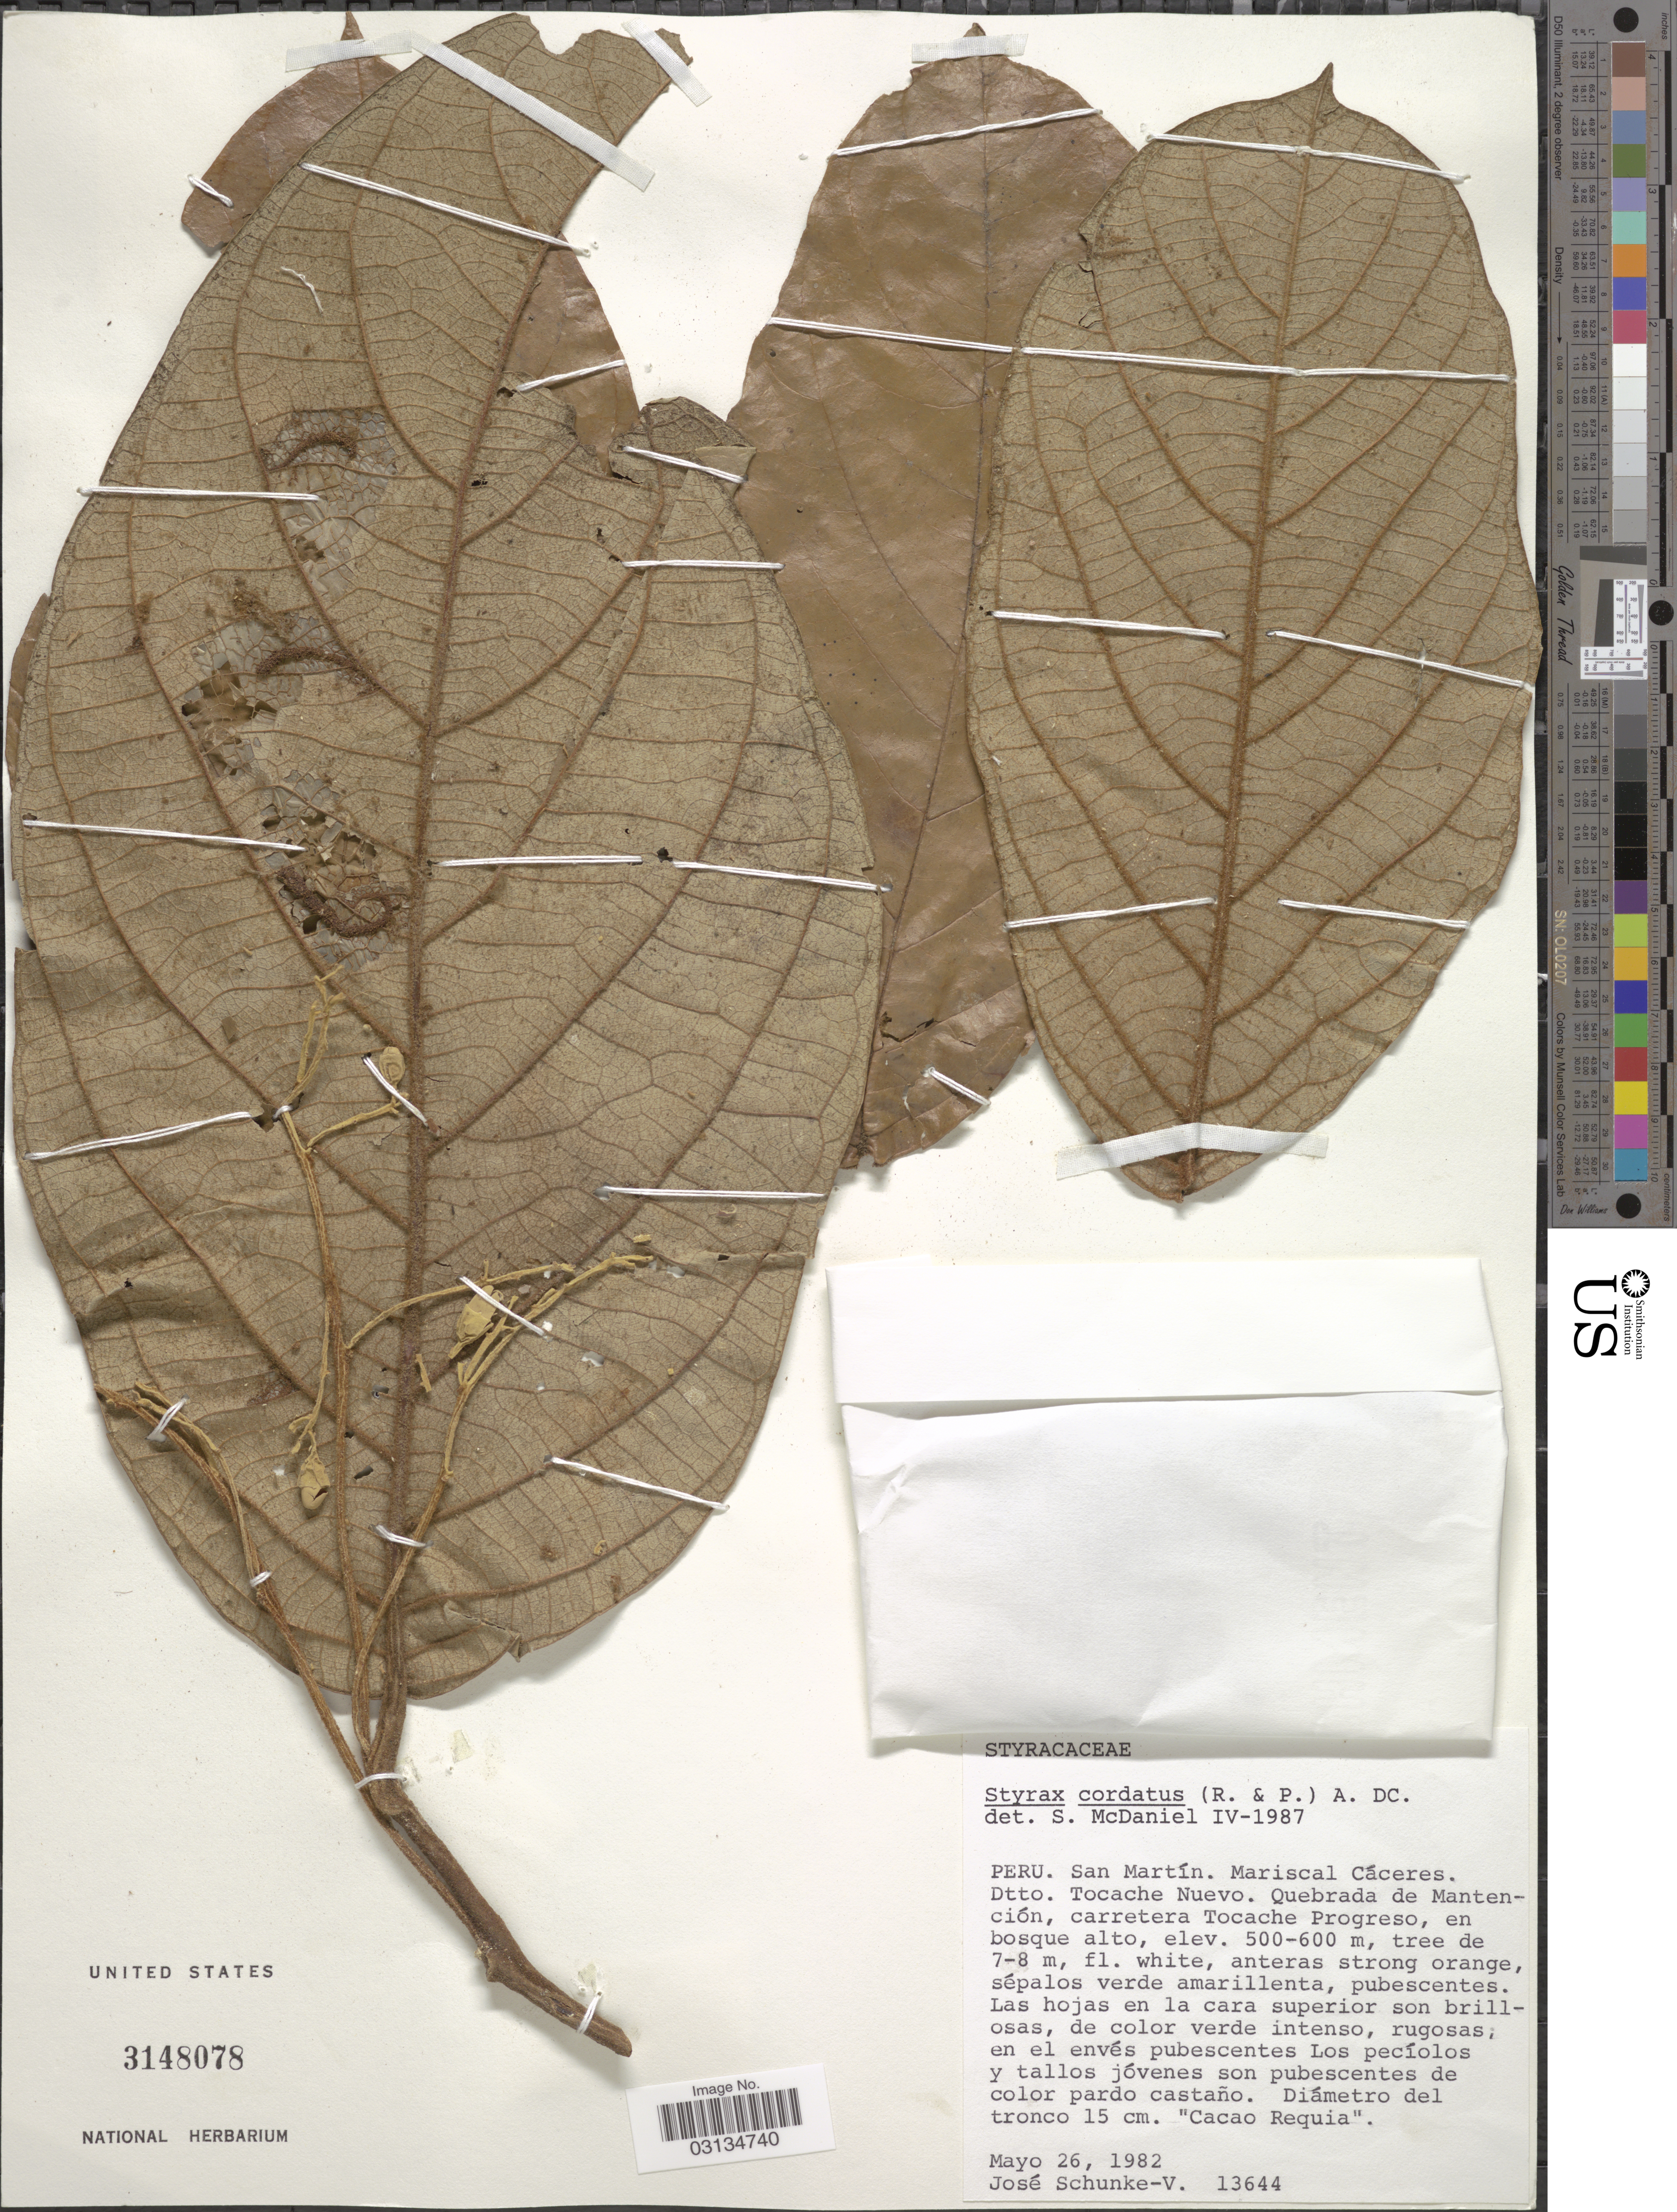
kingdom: Plantae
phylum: Tracheophyta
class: Magnoliopsida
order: Ericales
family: Styracaceae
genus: Styrax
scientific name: Styrax oblongus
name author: (Ruiz & Pav.) A. DC.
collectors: J. Schunke Vigo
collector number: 13644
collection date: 1982-05-26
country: Peru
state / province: San Martín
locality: Mariscal Cáceres. Dtto. Tocache Nuevo. Quebrada de Mantención, carretera Tocache Progreso, en bosque alto.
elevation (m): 500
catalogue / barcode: US 3148078